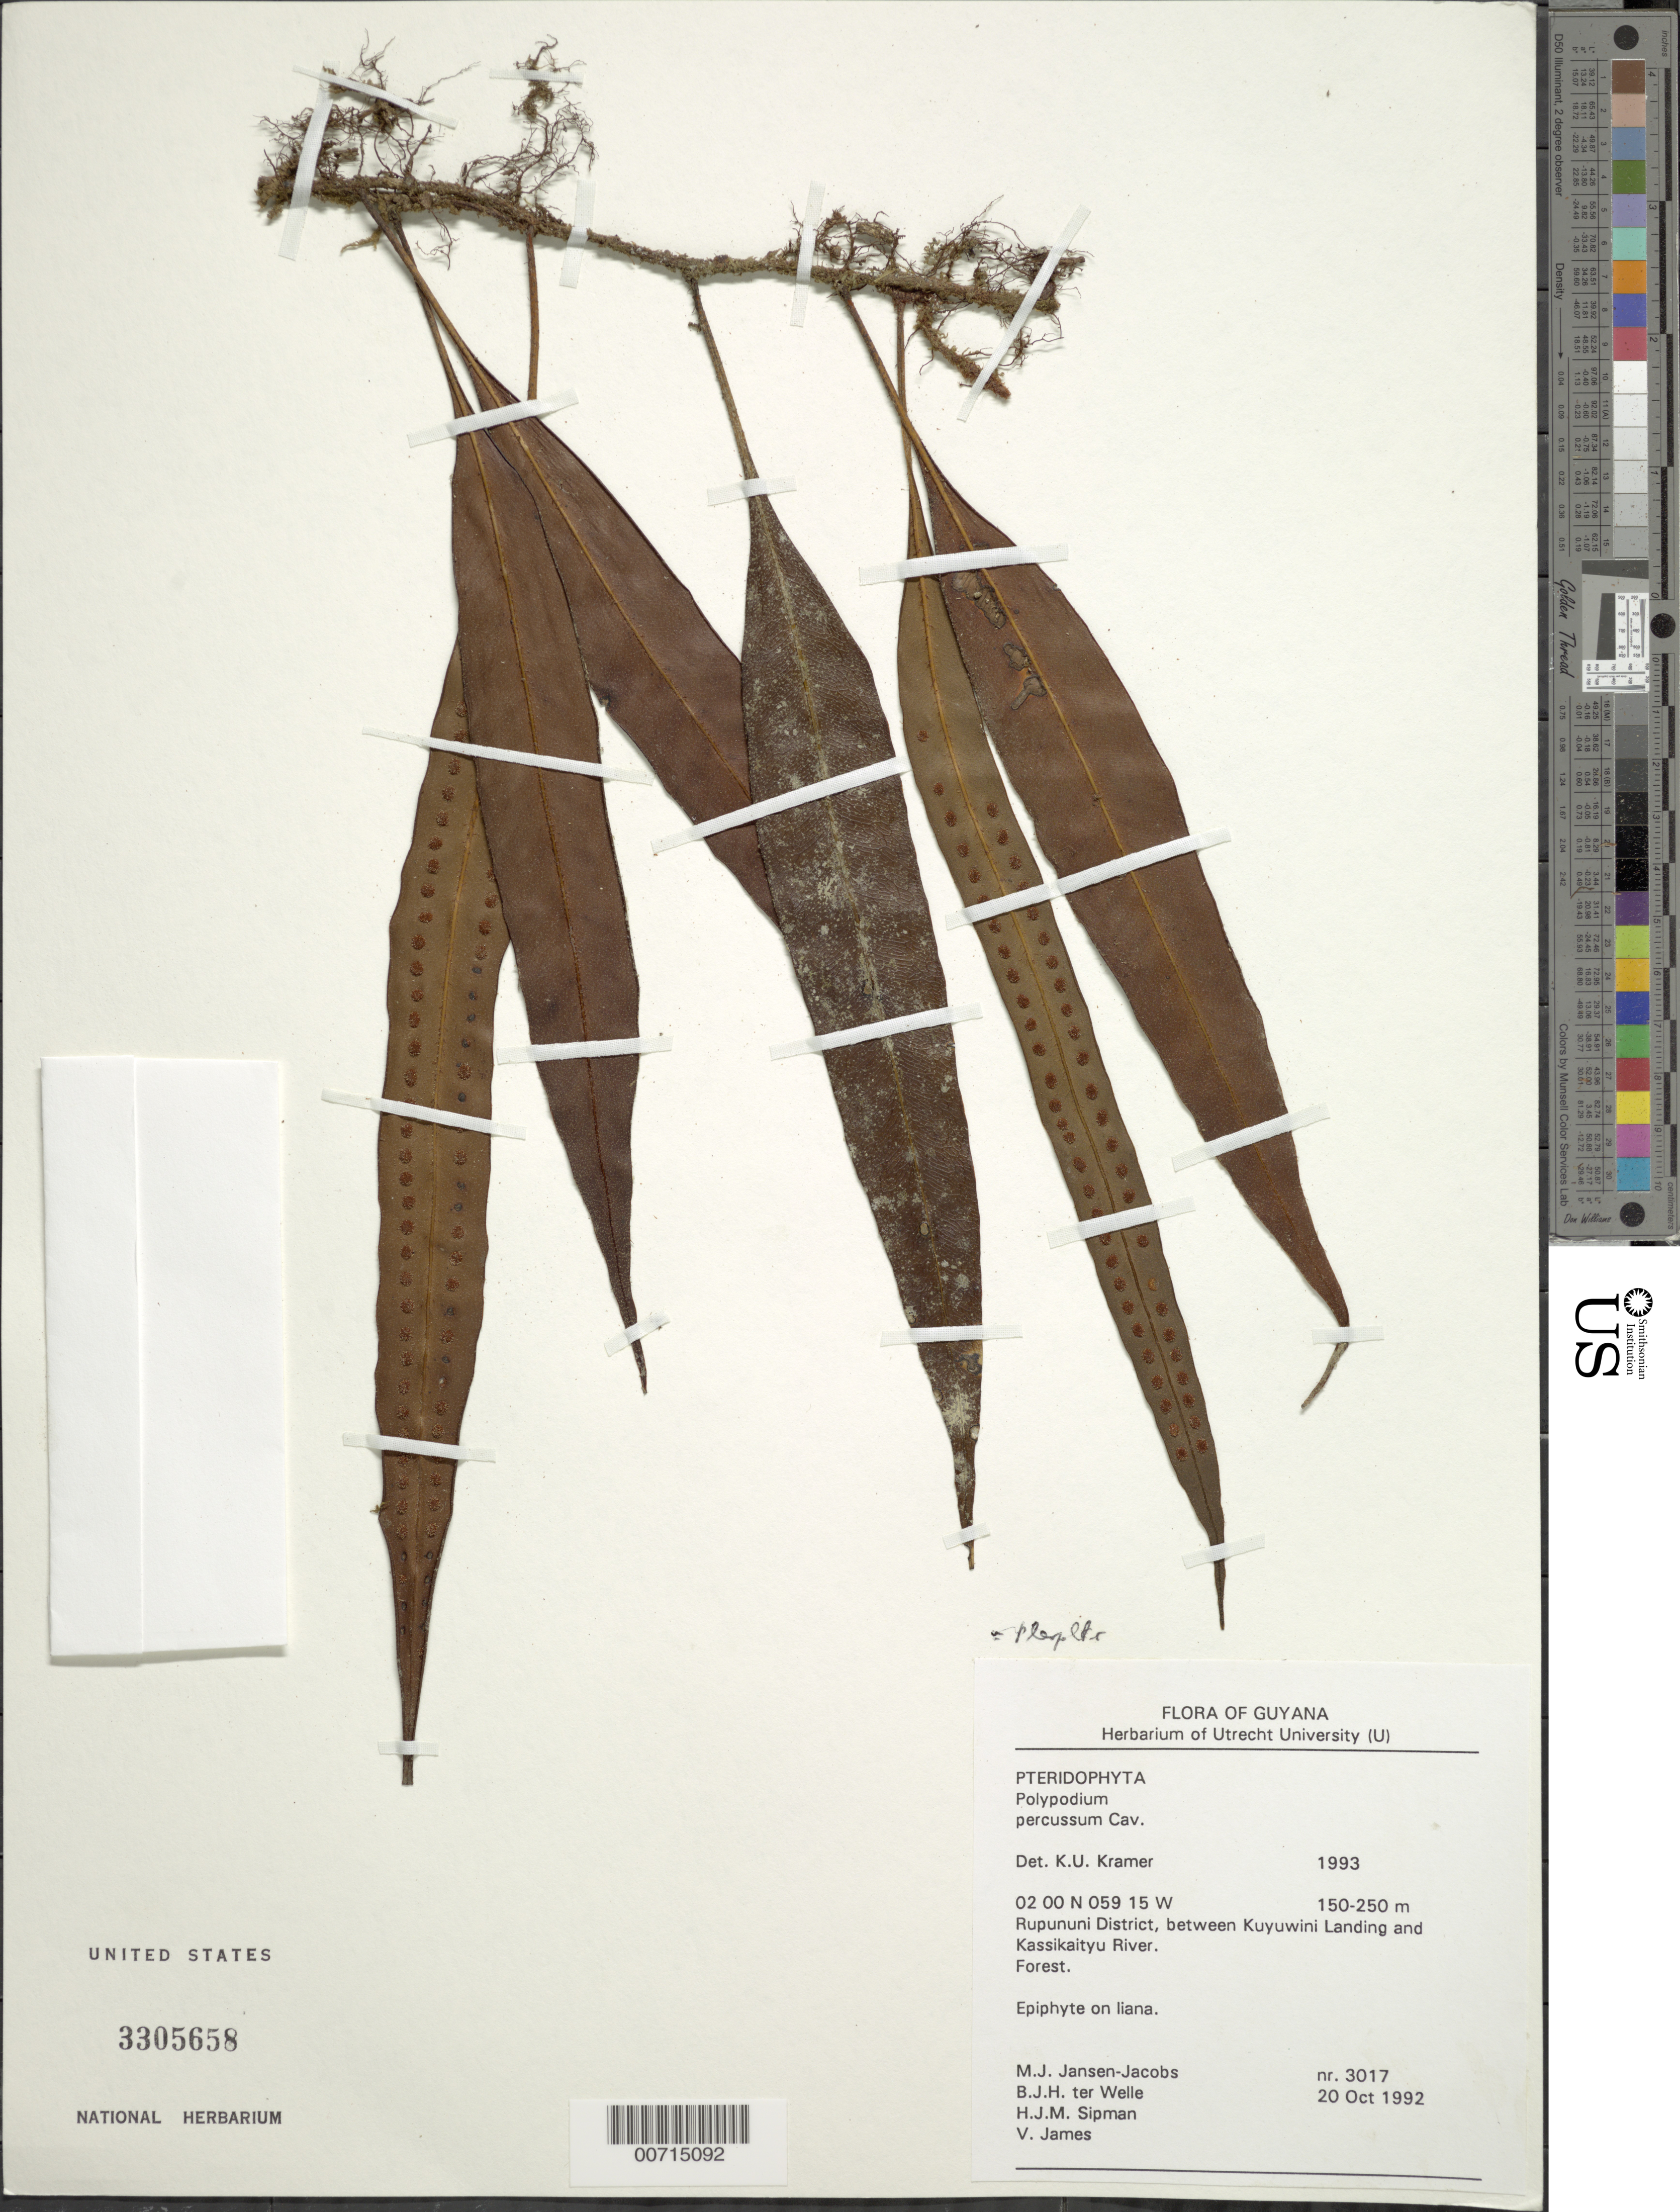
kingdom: Plantae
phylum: Tracheophyta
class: Polypodiopsida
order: Polypodiales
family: Polypodiaceae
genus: Microgramma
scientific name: Microgramma percussa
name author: (Cav.) de la Sota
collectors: M. J. Jansen-Jacobs, B. Welle, H. J. M. Sipman & V. James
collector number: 3017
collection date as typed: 20-Oct-92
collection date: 1992-10-20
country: Guyana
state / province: U. Takutu-U. Essequibo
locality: Rupununi District, between Kuyuwini Landing and Kassikaityu River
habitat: Forest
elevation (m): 150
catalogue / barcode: US 3305658